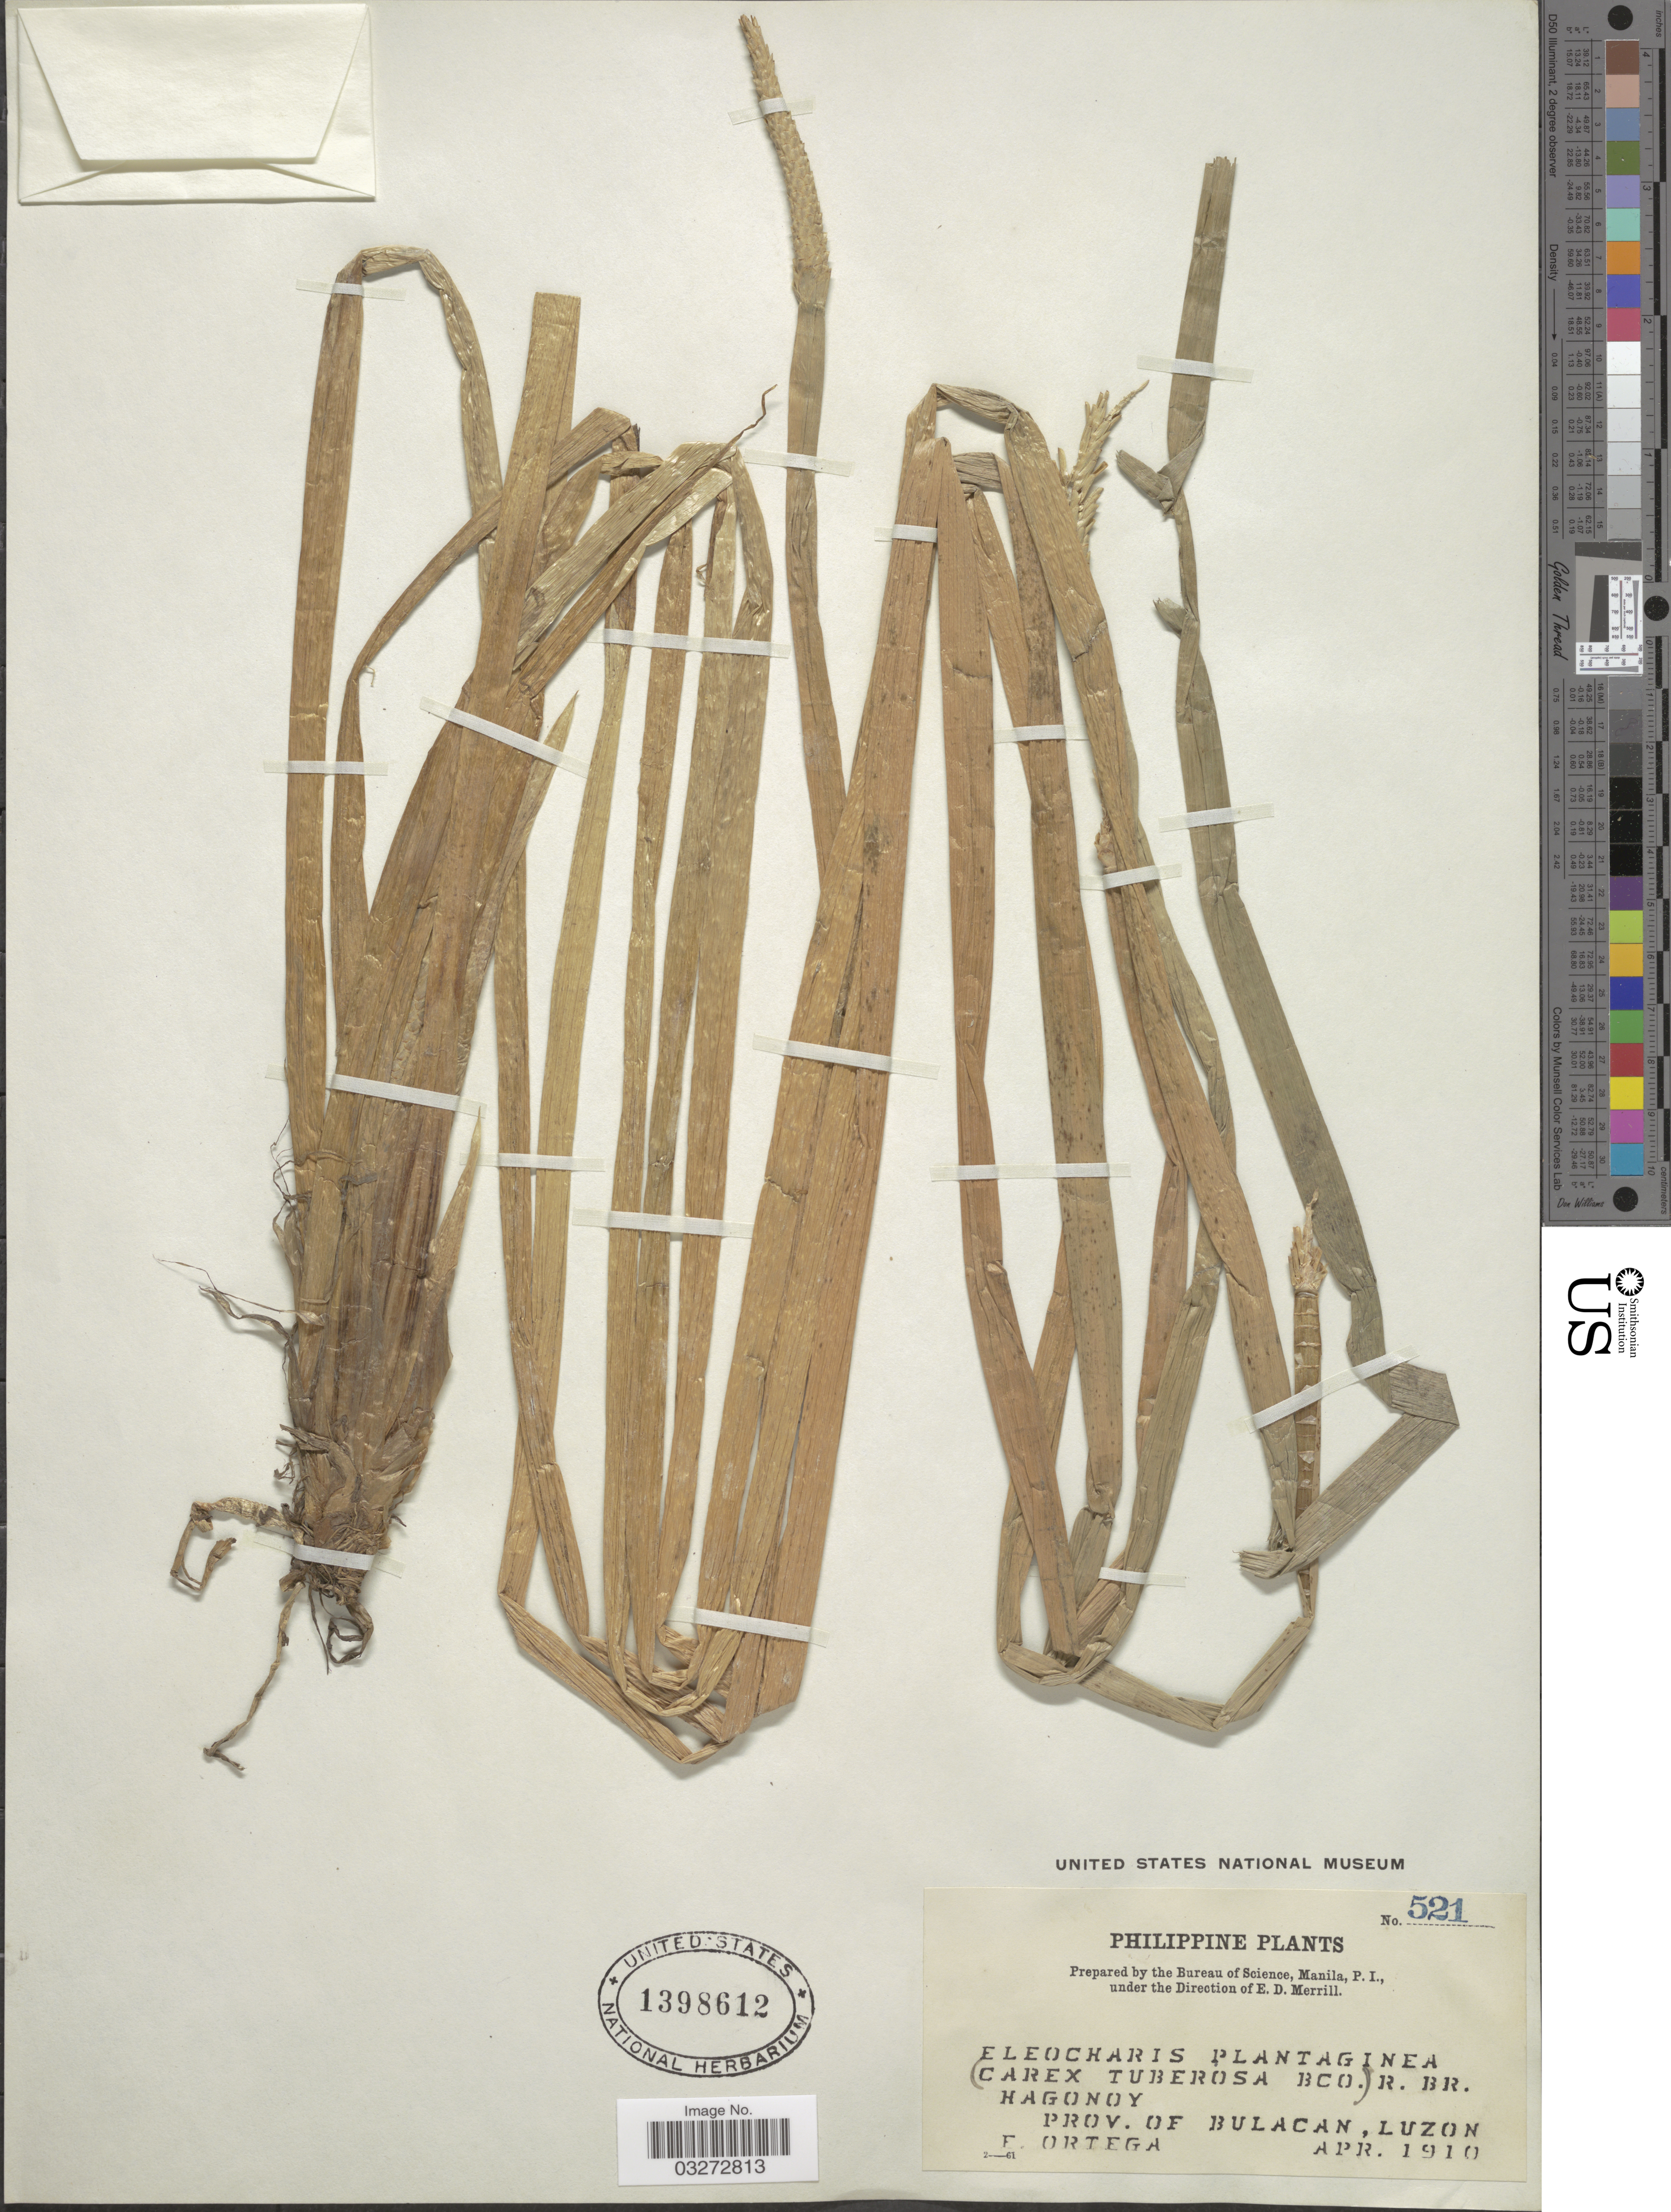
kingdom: Plantae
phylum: Tracheophyta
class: Liliopsida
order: Poales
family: Cyperaceae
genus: Eleocharis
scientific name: Eleocharis dulcis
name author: (Burm. f.) Trin. ex Hensch.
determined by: Kern, J. H.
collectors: E. Ortega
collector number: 521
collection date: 1910-04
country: Philippines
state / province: Central Luzon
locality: Hagonoy, Prov. of Bulacan, Luzon.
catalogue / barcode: US 1398612